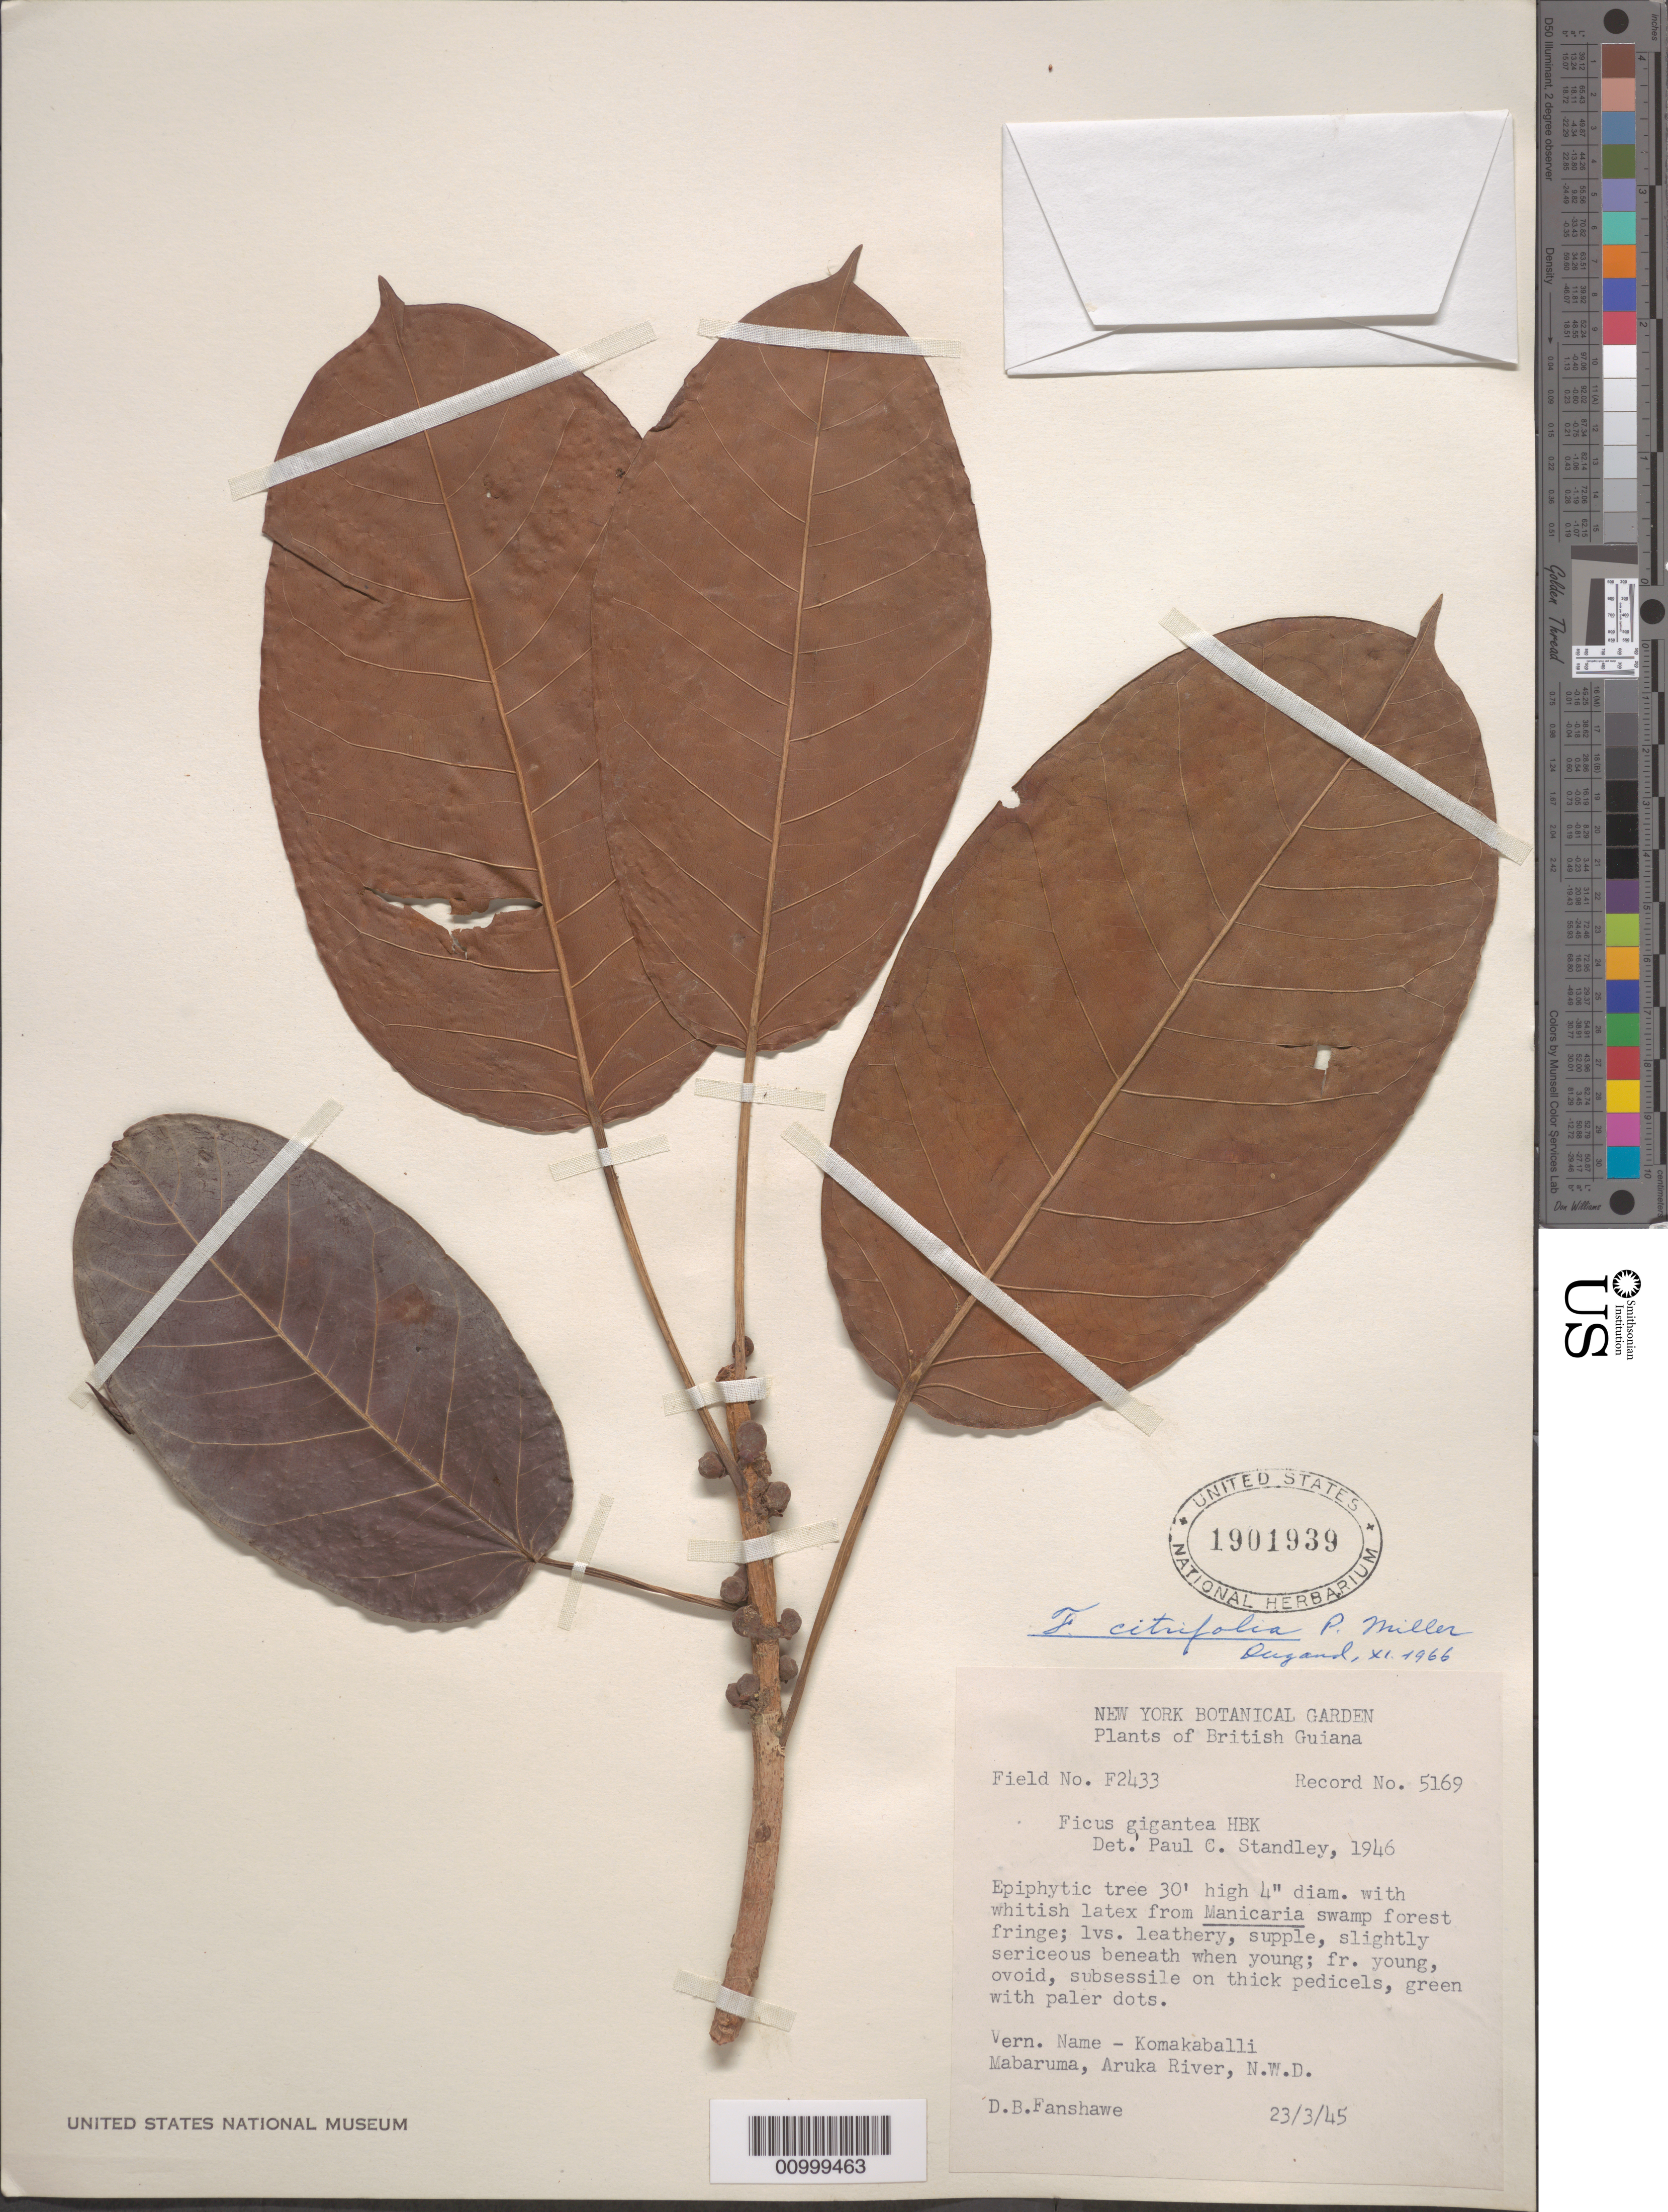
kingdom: Plantae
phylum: Tracheophyta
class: Magnoliopsida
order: Rosales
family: Moraceae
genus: Ficus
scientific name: Ficus citrifolia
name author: Mill.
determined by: Dugand, --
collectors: D. B. Fanshawe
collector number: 5169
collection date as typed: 23-Mar-45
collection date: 1945-03-23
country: Guyana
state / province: Barima-Waini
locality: Mabaruma, Aruka R., NW Dist.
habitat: manicaria swamp forest fringe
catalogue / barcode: US 1901939